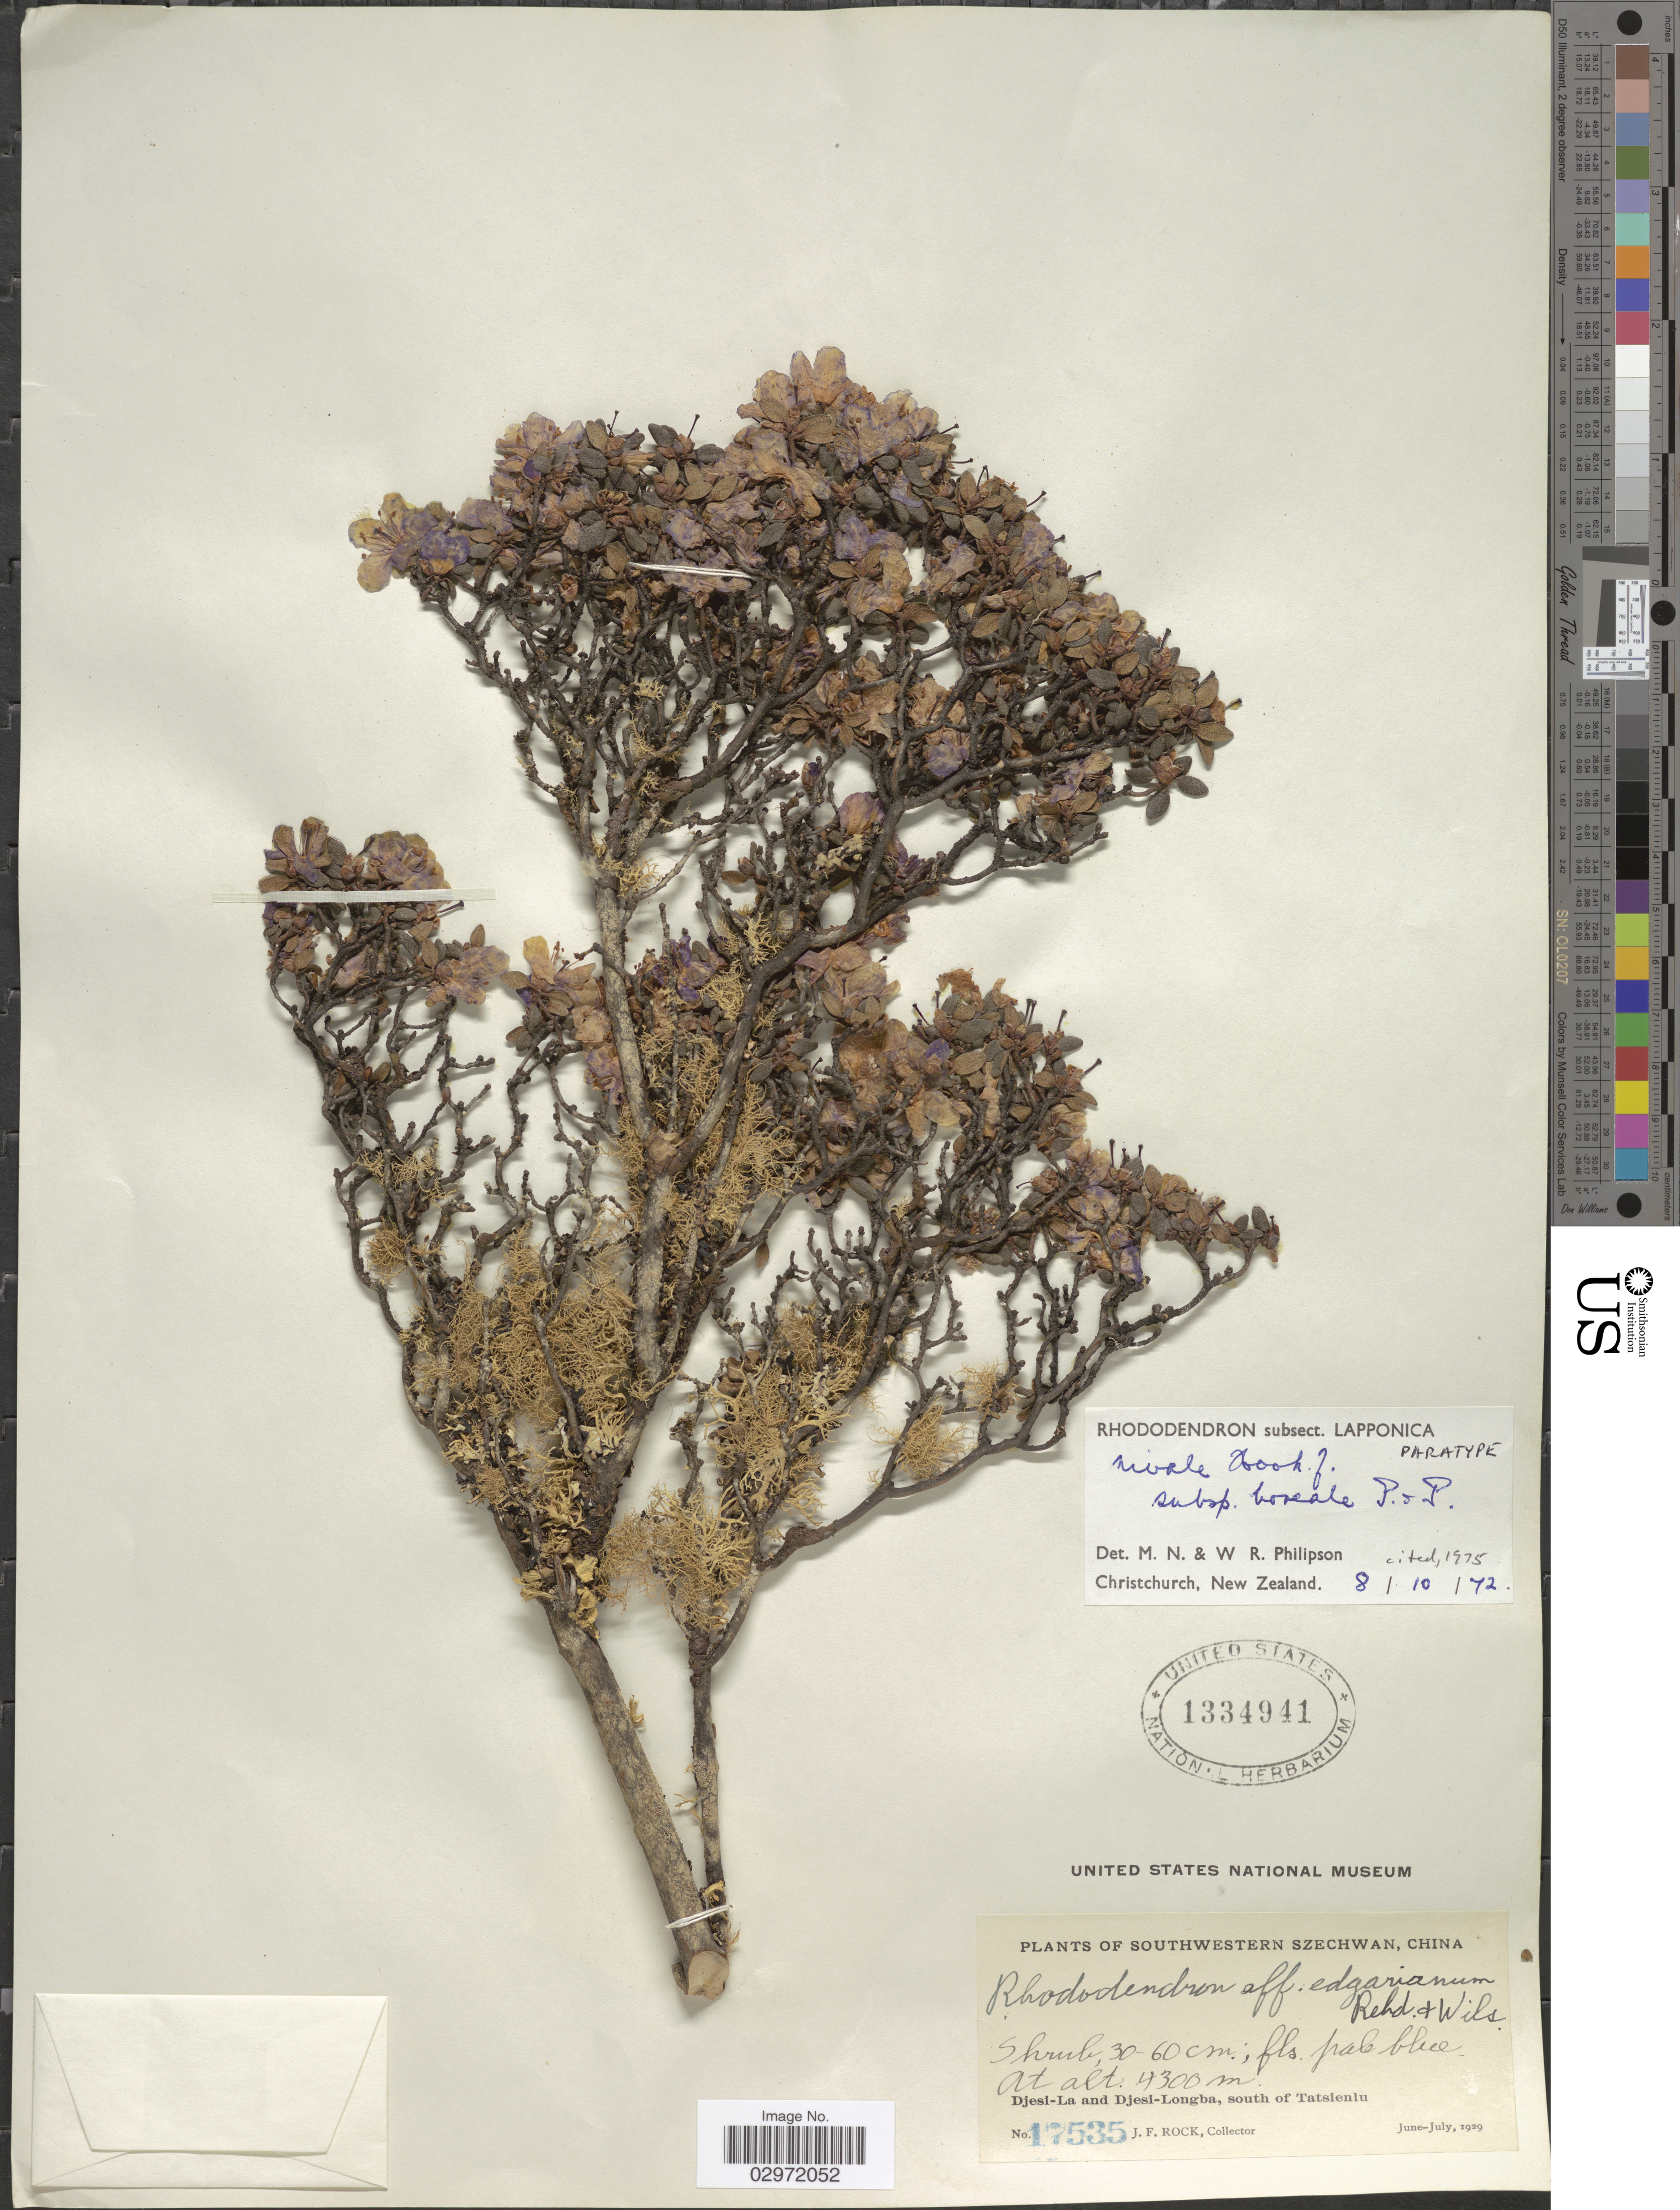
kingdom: Plantae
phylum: Tracheophyta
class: Magnoliopsida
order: Ericales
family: Ericaceae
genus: Rhododendron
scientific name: Rhododendron nivale subsp. boreale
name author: Philipson & M. N. Philipson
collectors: J. Rock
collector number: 17535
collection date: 1929-06/1929-07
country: China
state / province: Sichuan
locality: Southwestern Szechwan. Djesi-La and Djesi-Longba, south of Tatsienlu.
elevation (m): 4300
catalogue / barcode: US 1334941